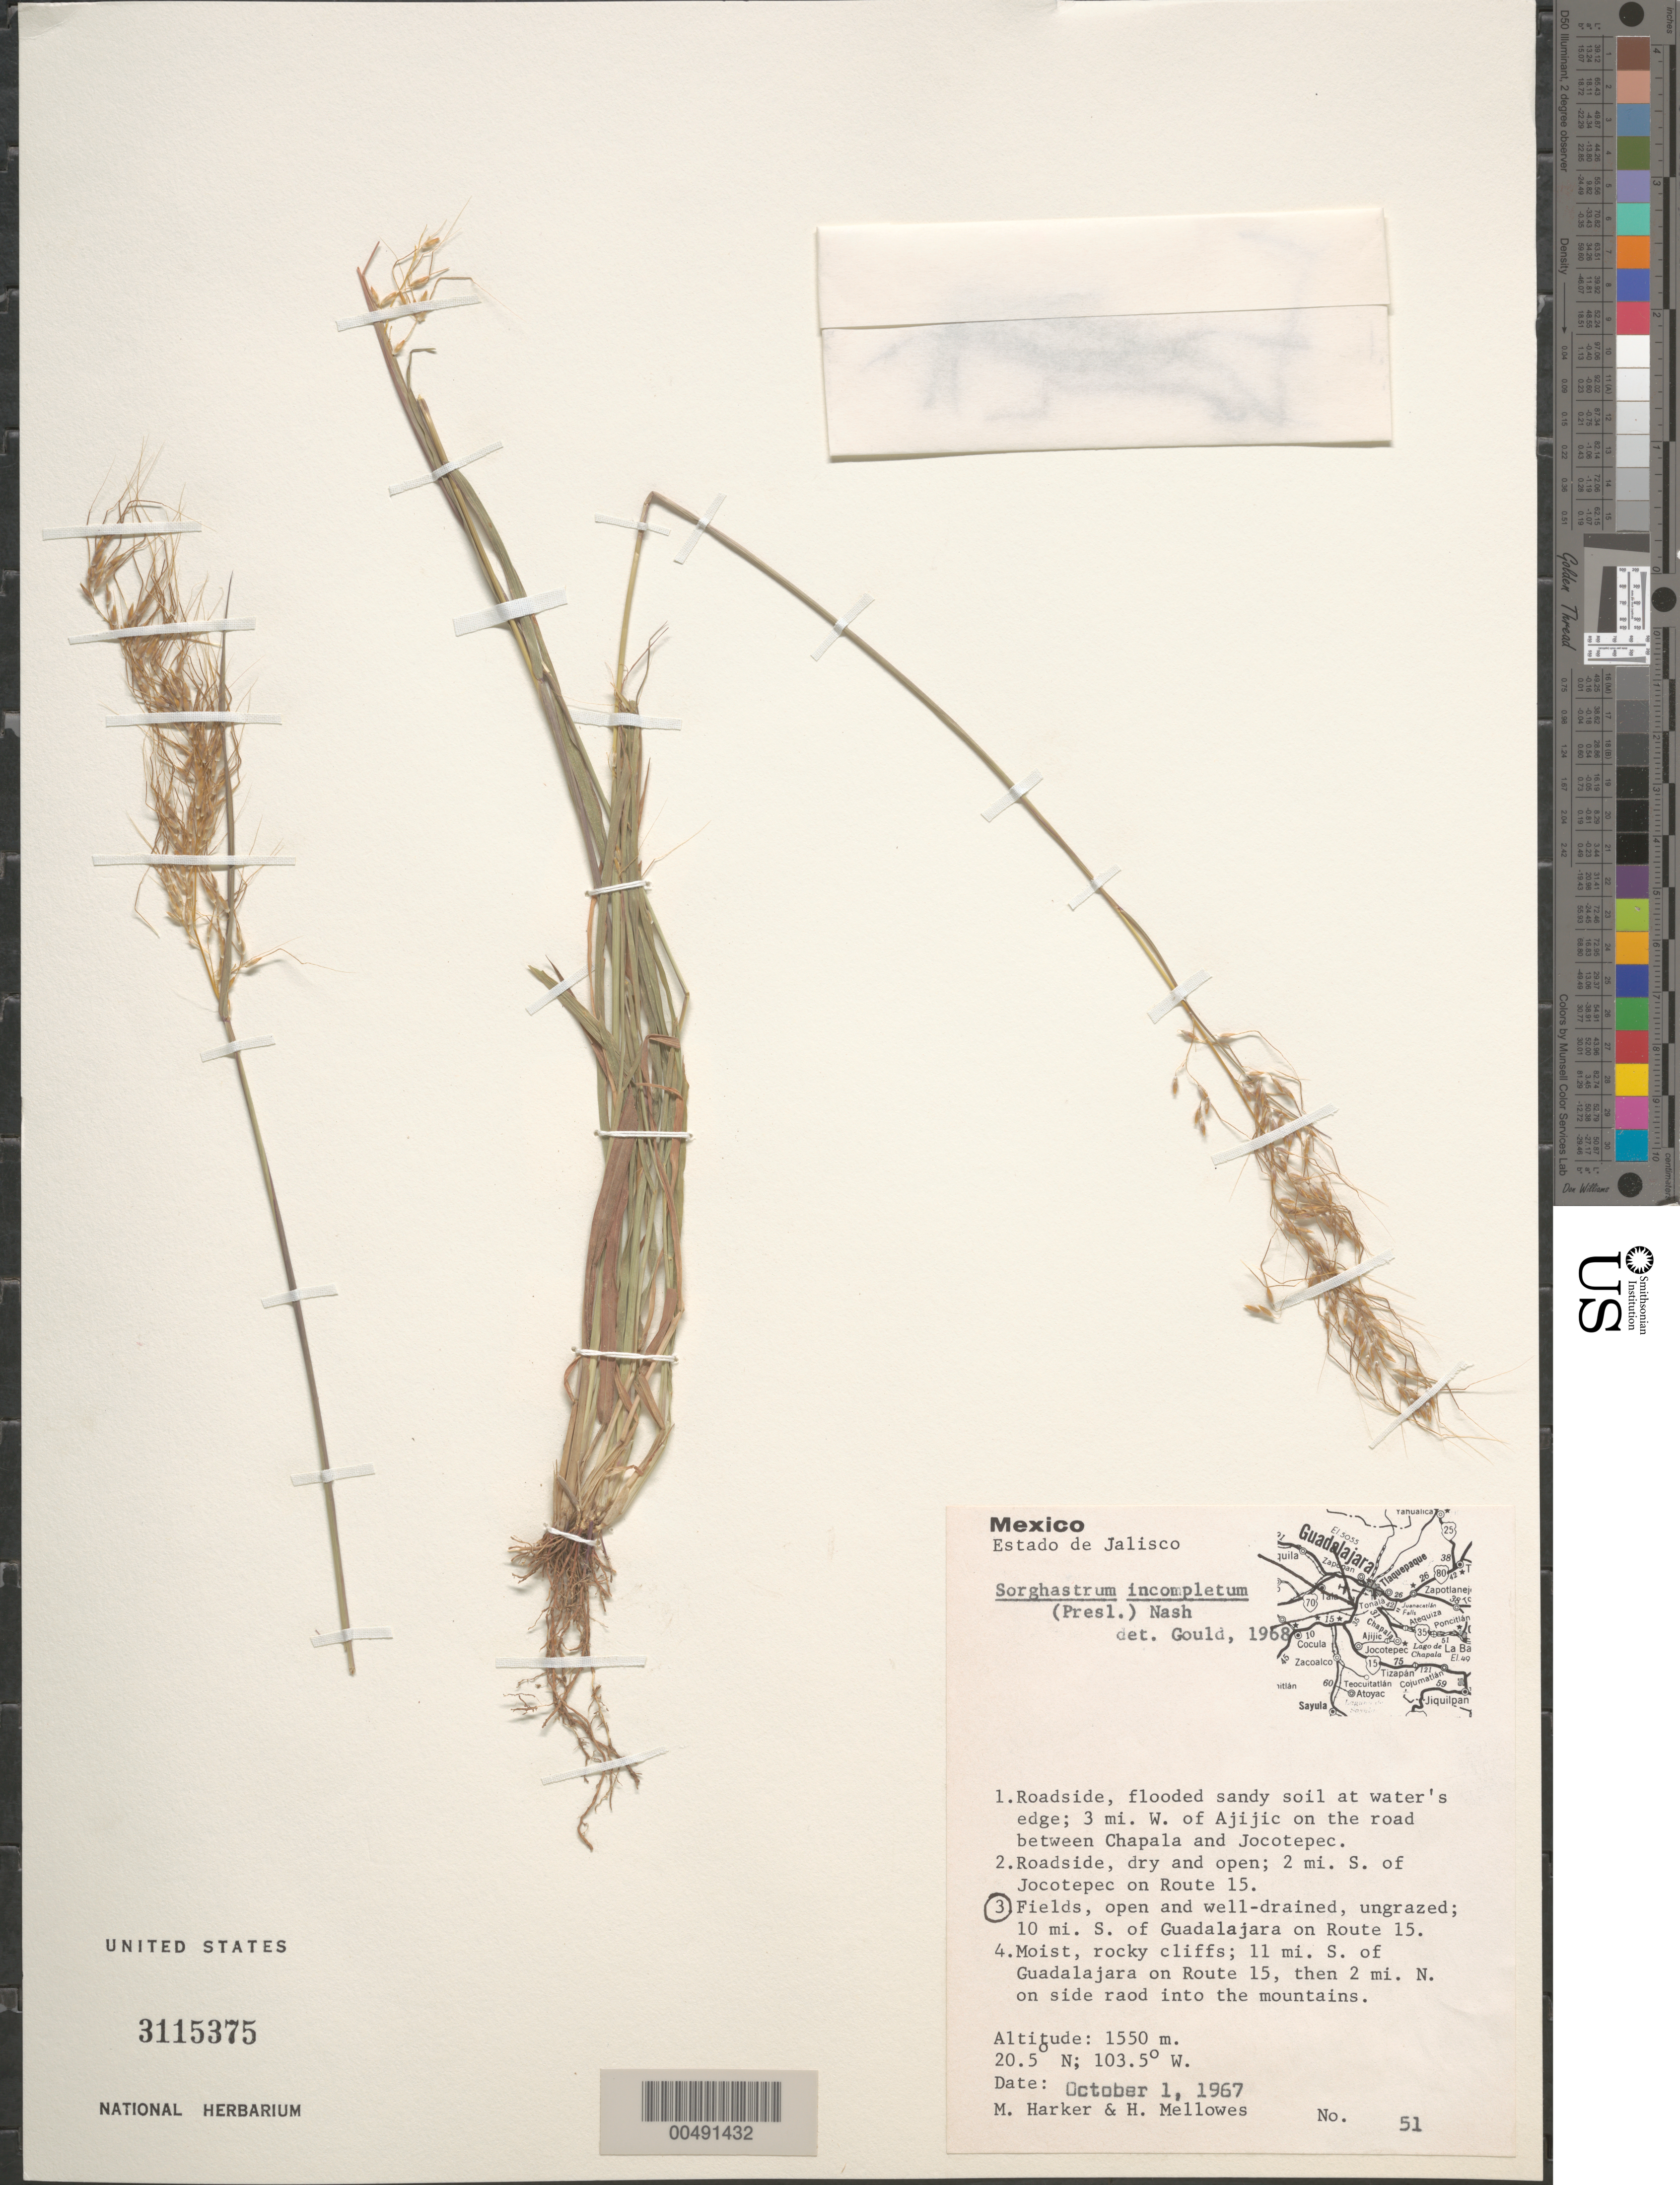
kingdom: Plantae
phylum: Tracheophyta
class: Liliopsida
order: Poales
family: Poaceae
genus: Sorghastrum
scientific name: Sorghastrum incompletum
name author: (J. Presl) Nash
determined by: Gould, F. W.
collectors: M. Harker & H. Mellowes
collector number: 51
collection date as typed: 1 Oct 1967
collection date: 1967-10-01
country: Mexico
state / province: Jalisco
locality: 10 mi S of Guadalajara on Route 15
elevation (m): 1550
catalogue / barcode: US 3115375